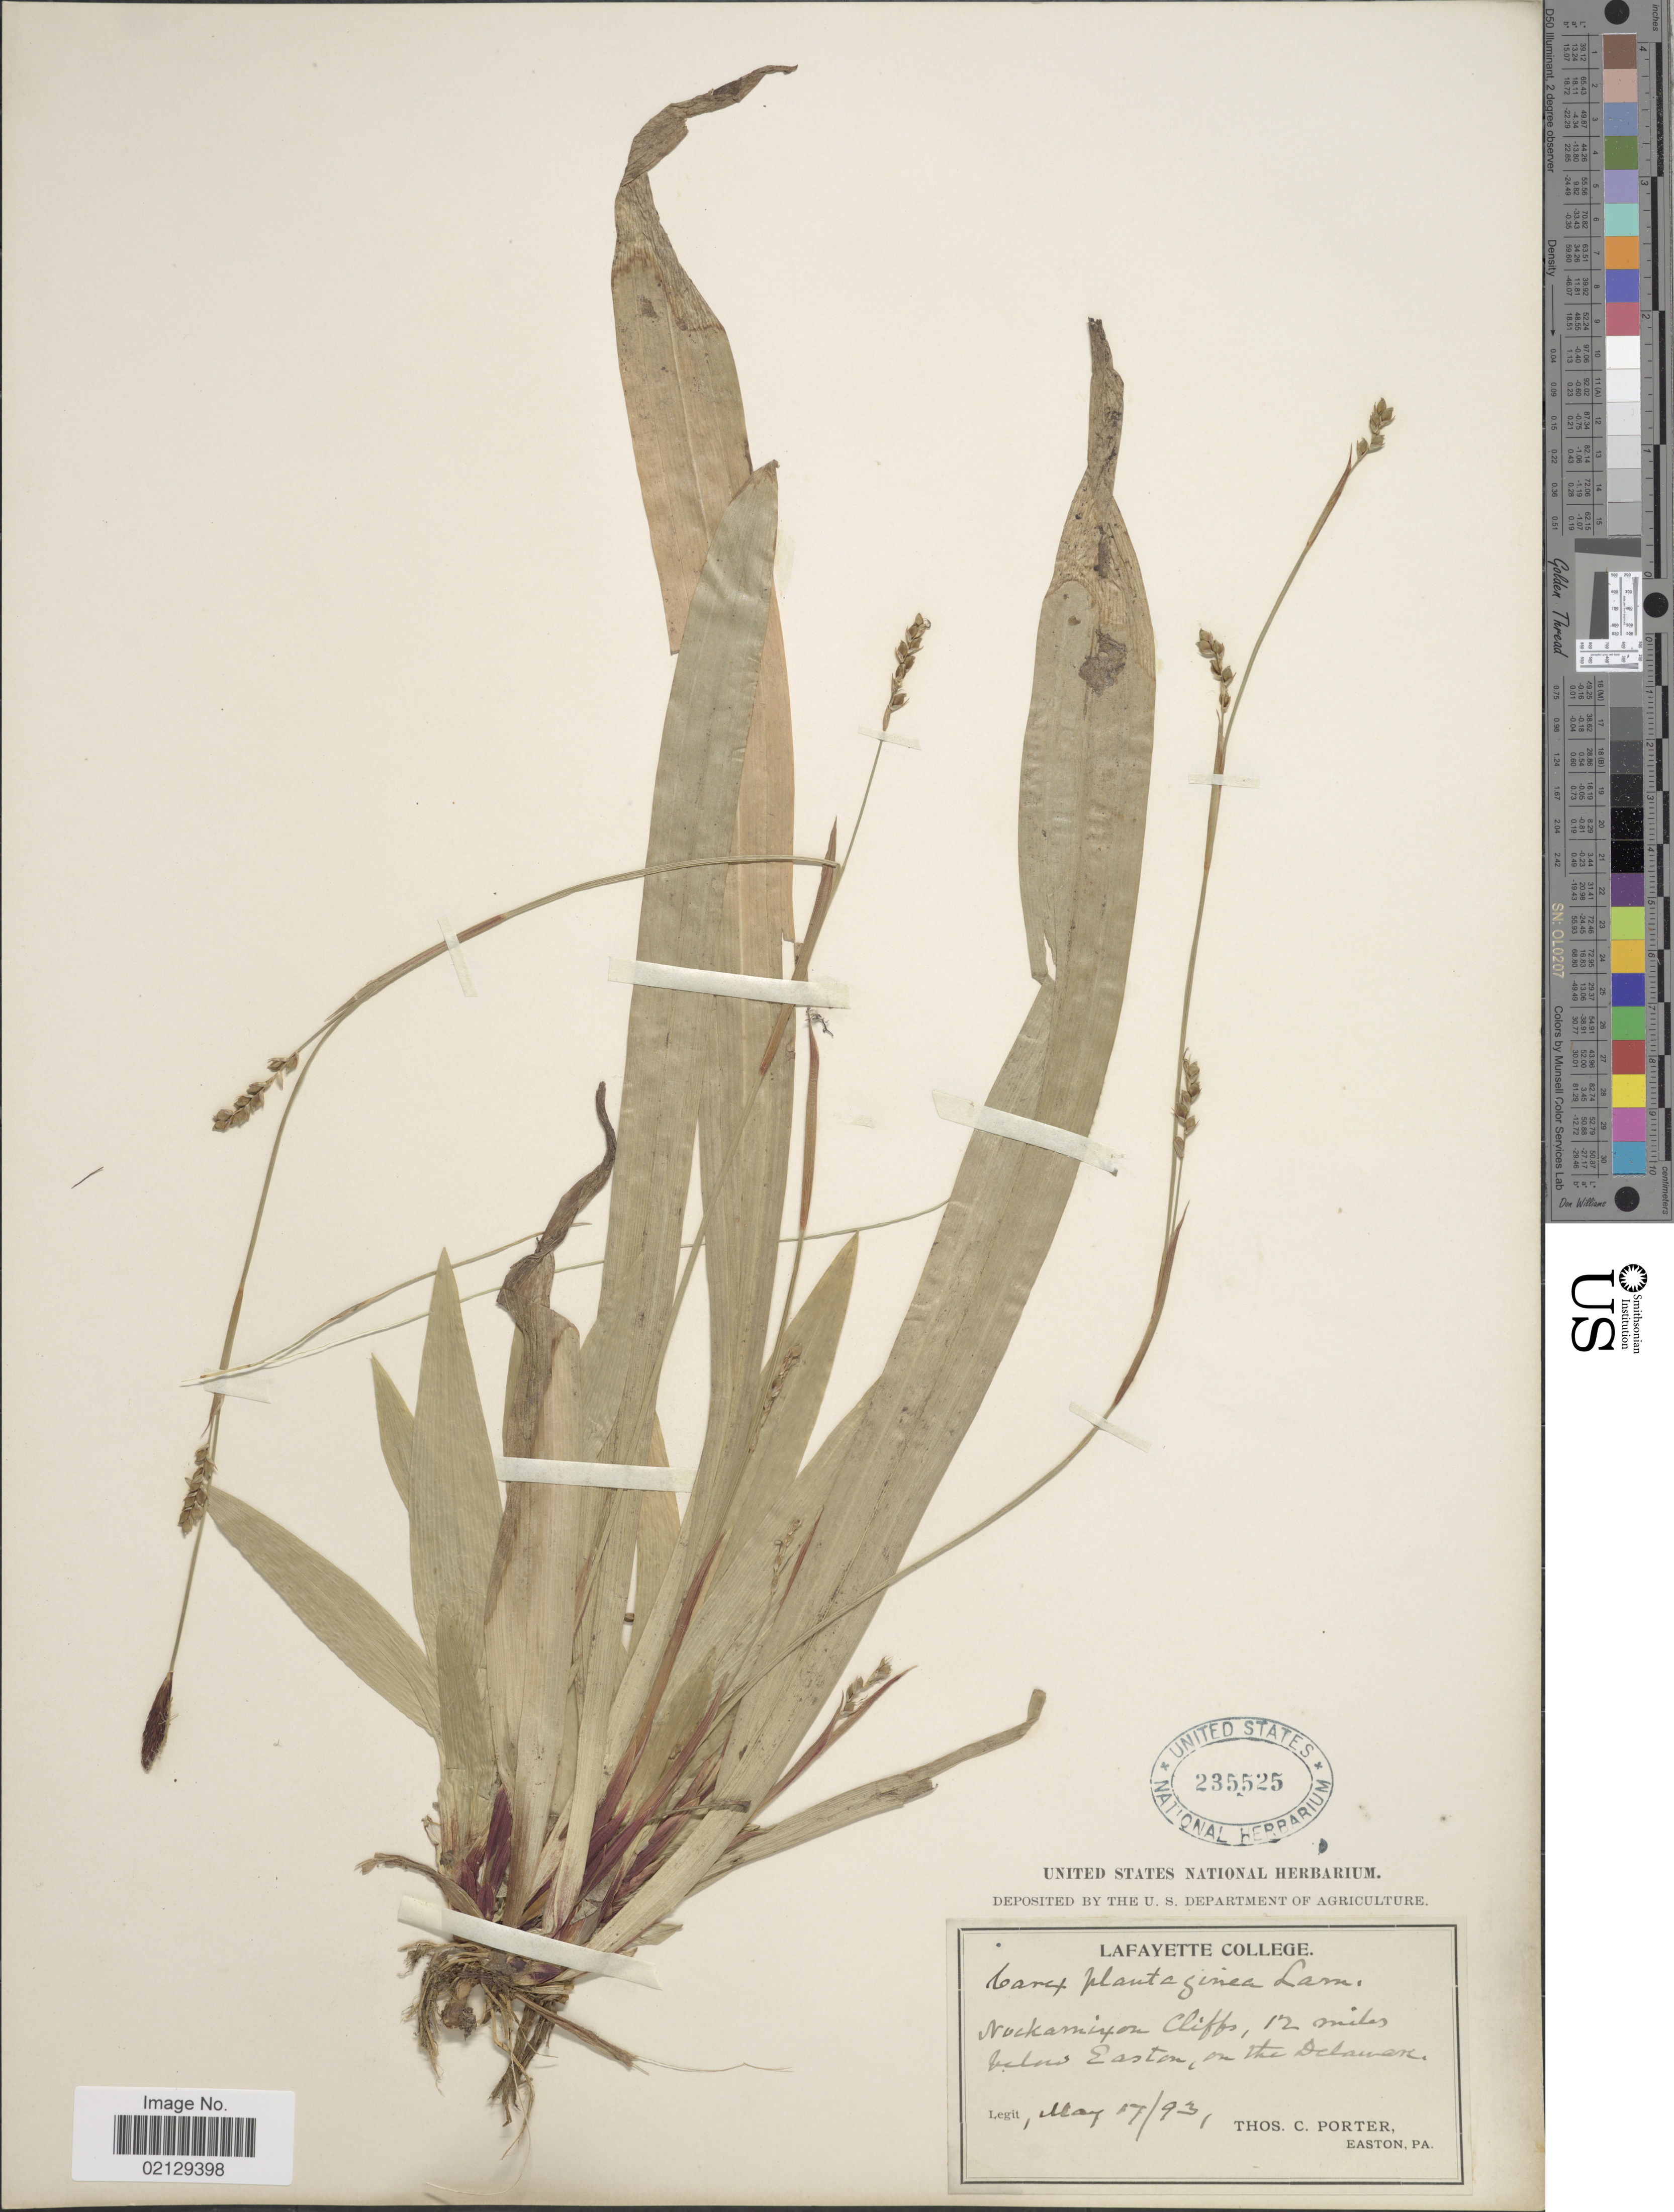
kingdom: Plantae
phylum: Tracheophyta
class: Liliopsida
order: Poales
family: Cyperaceae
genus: Carex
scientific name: Carex plantaginea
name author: Lam.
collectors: T. Porter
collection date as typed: Transcribed d/m/y: 17/5/93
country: United States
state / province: Pennsylvania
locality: Nockamixon Cliffs, 12 miles below Easton, On the Delaware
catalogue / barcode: US 235525